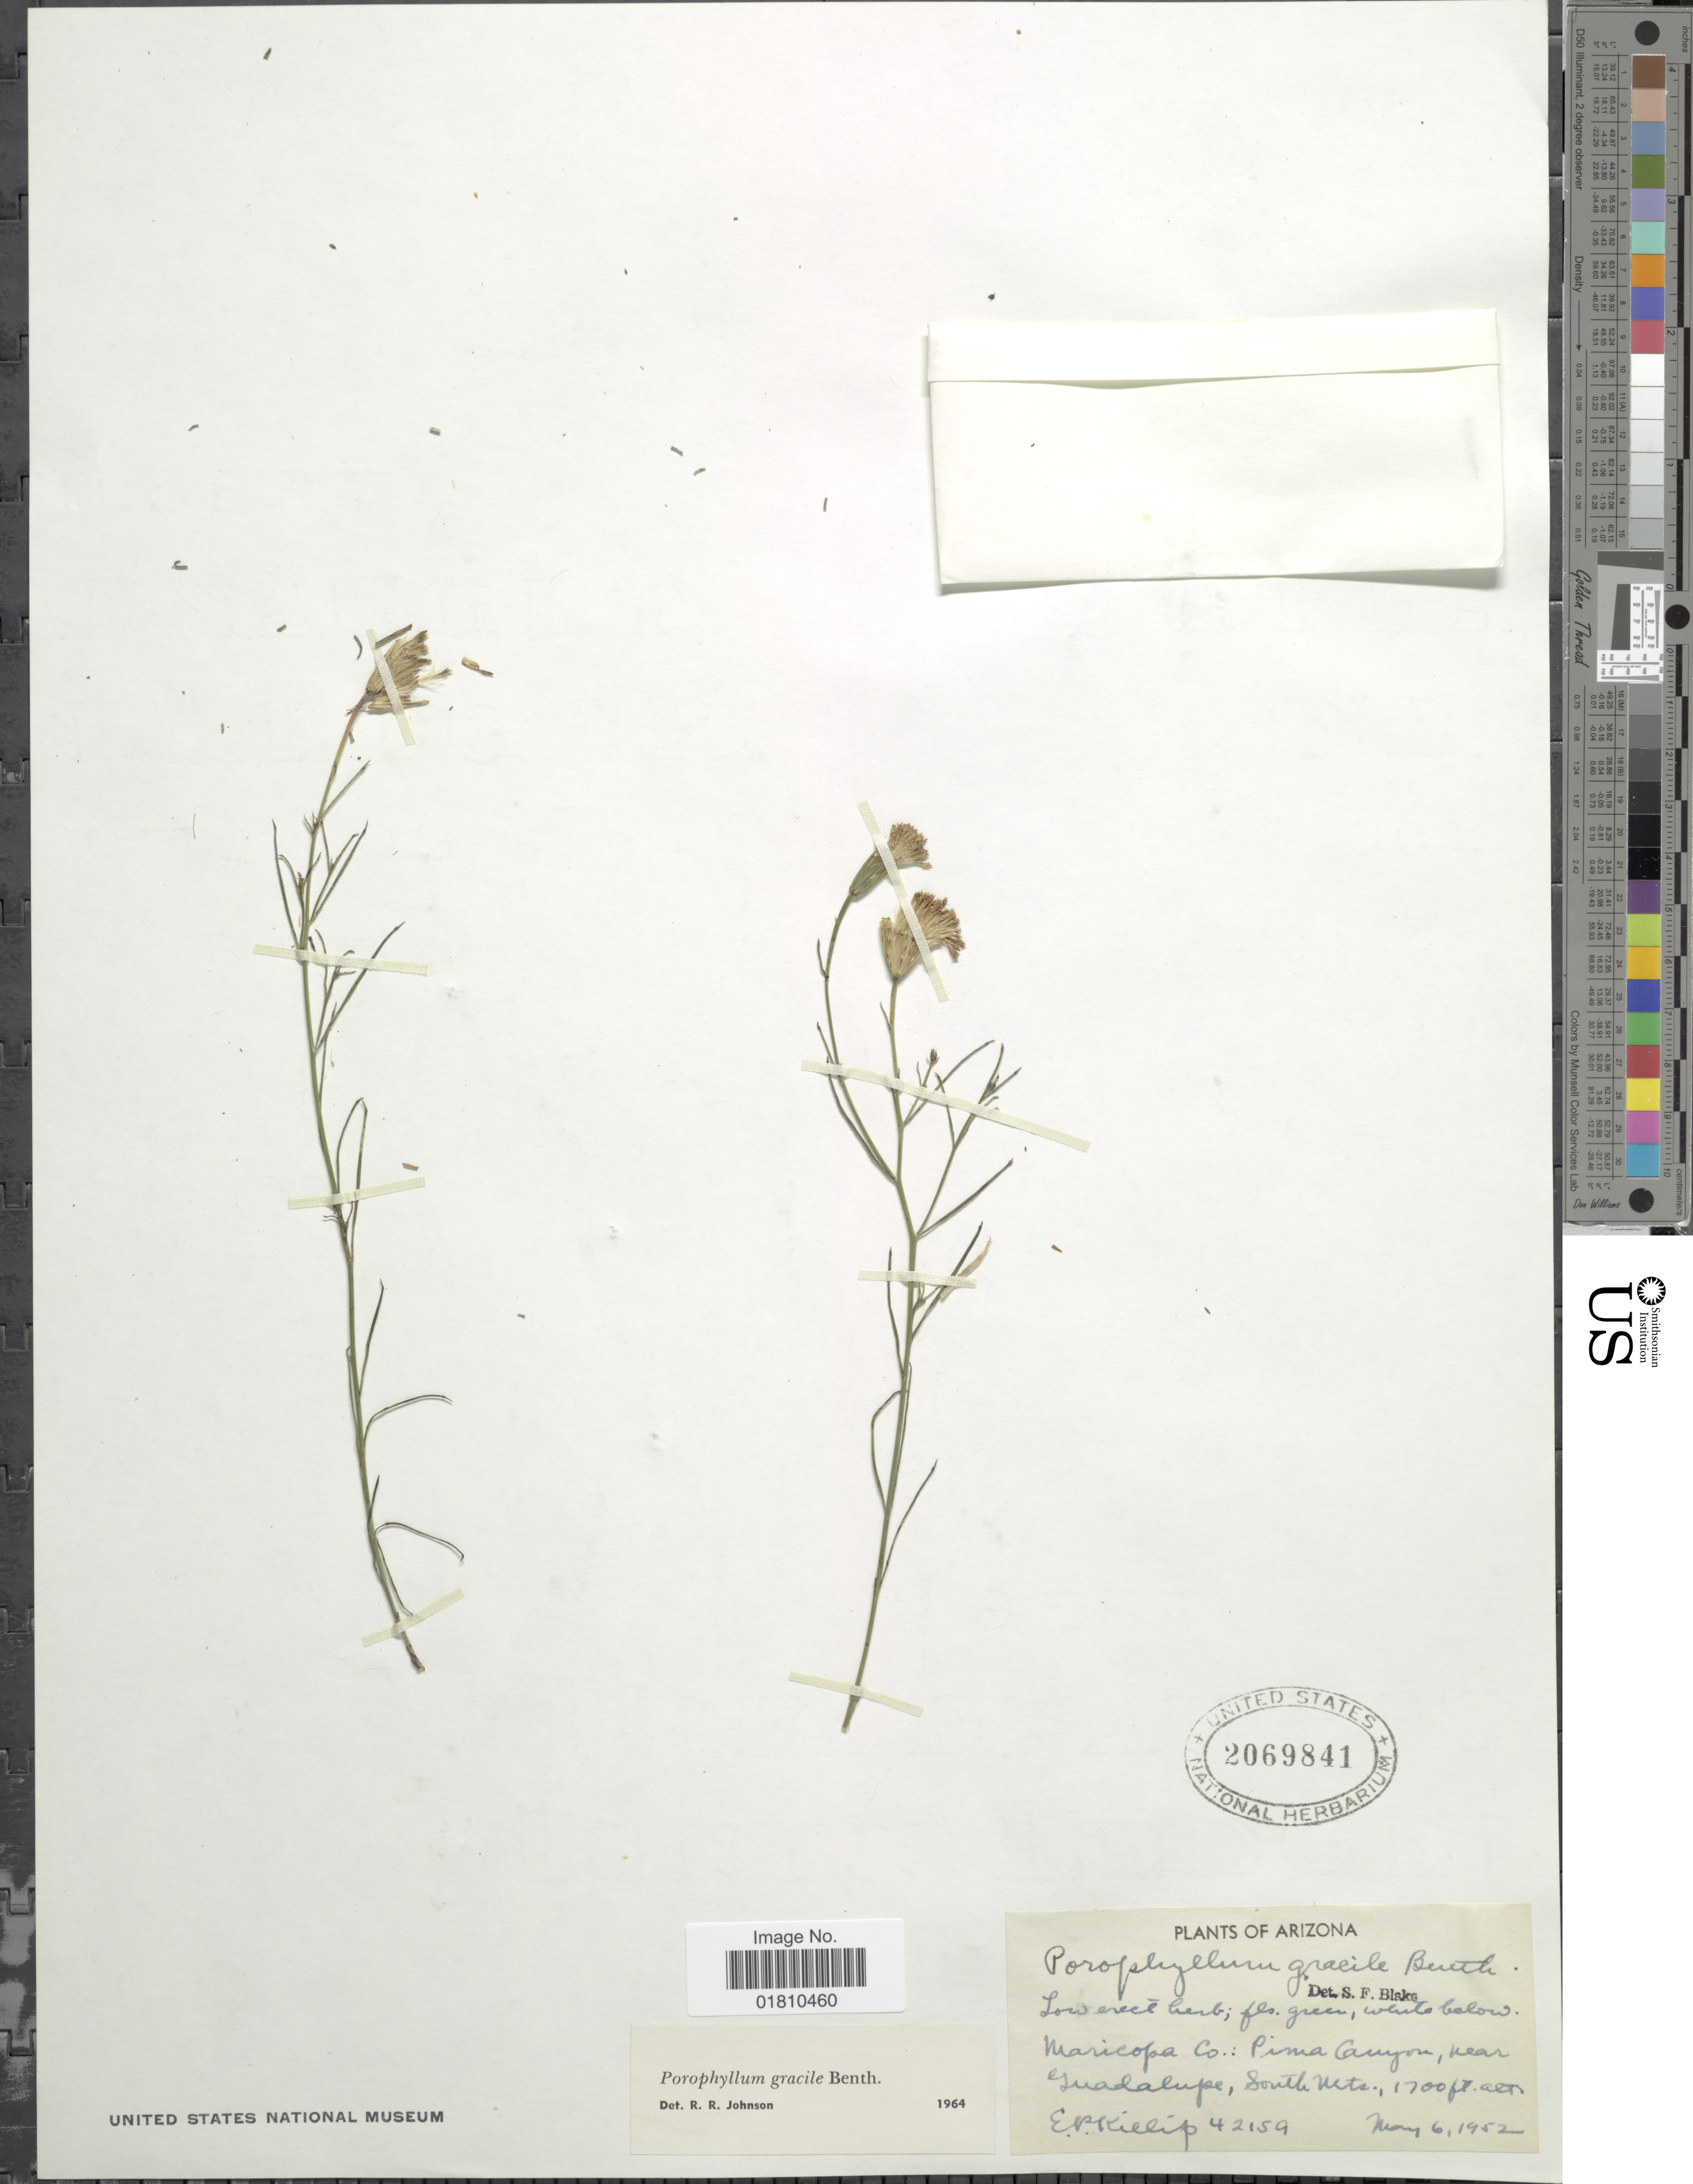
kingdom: Plantae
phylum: Tracheophyta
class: Magnoliopsida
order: Asterales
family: Asteraceae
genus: Porophyllum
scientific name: Porophyllum gracile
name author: Benth.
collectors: E. P. Killip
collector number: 42159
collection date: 1952-05-06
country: United States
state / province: Arizona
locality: Maricopa Co.: Pima Canyon, near Guadalupe, South Mts.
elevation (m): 518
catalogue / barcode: US 2069841